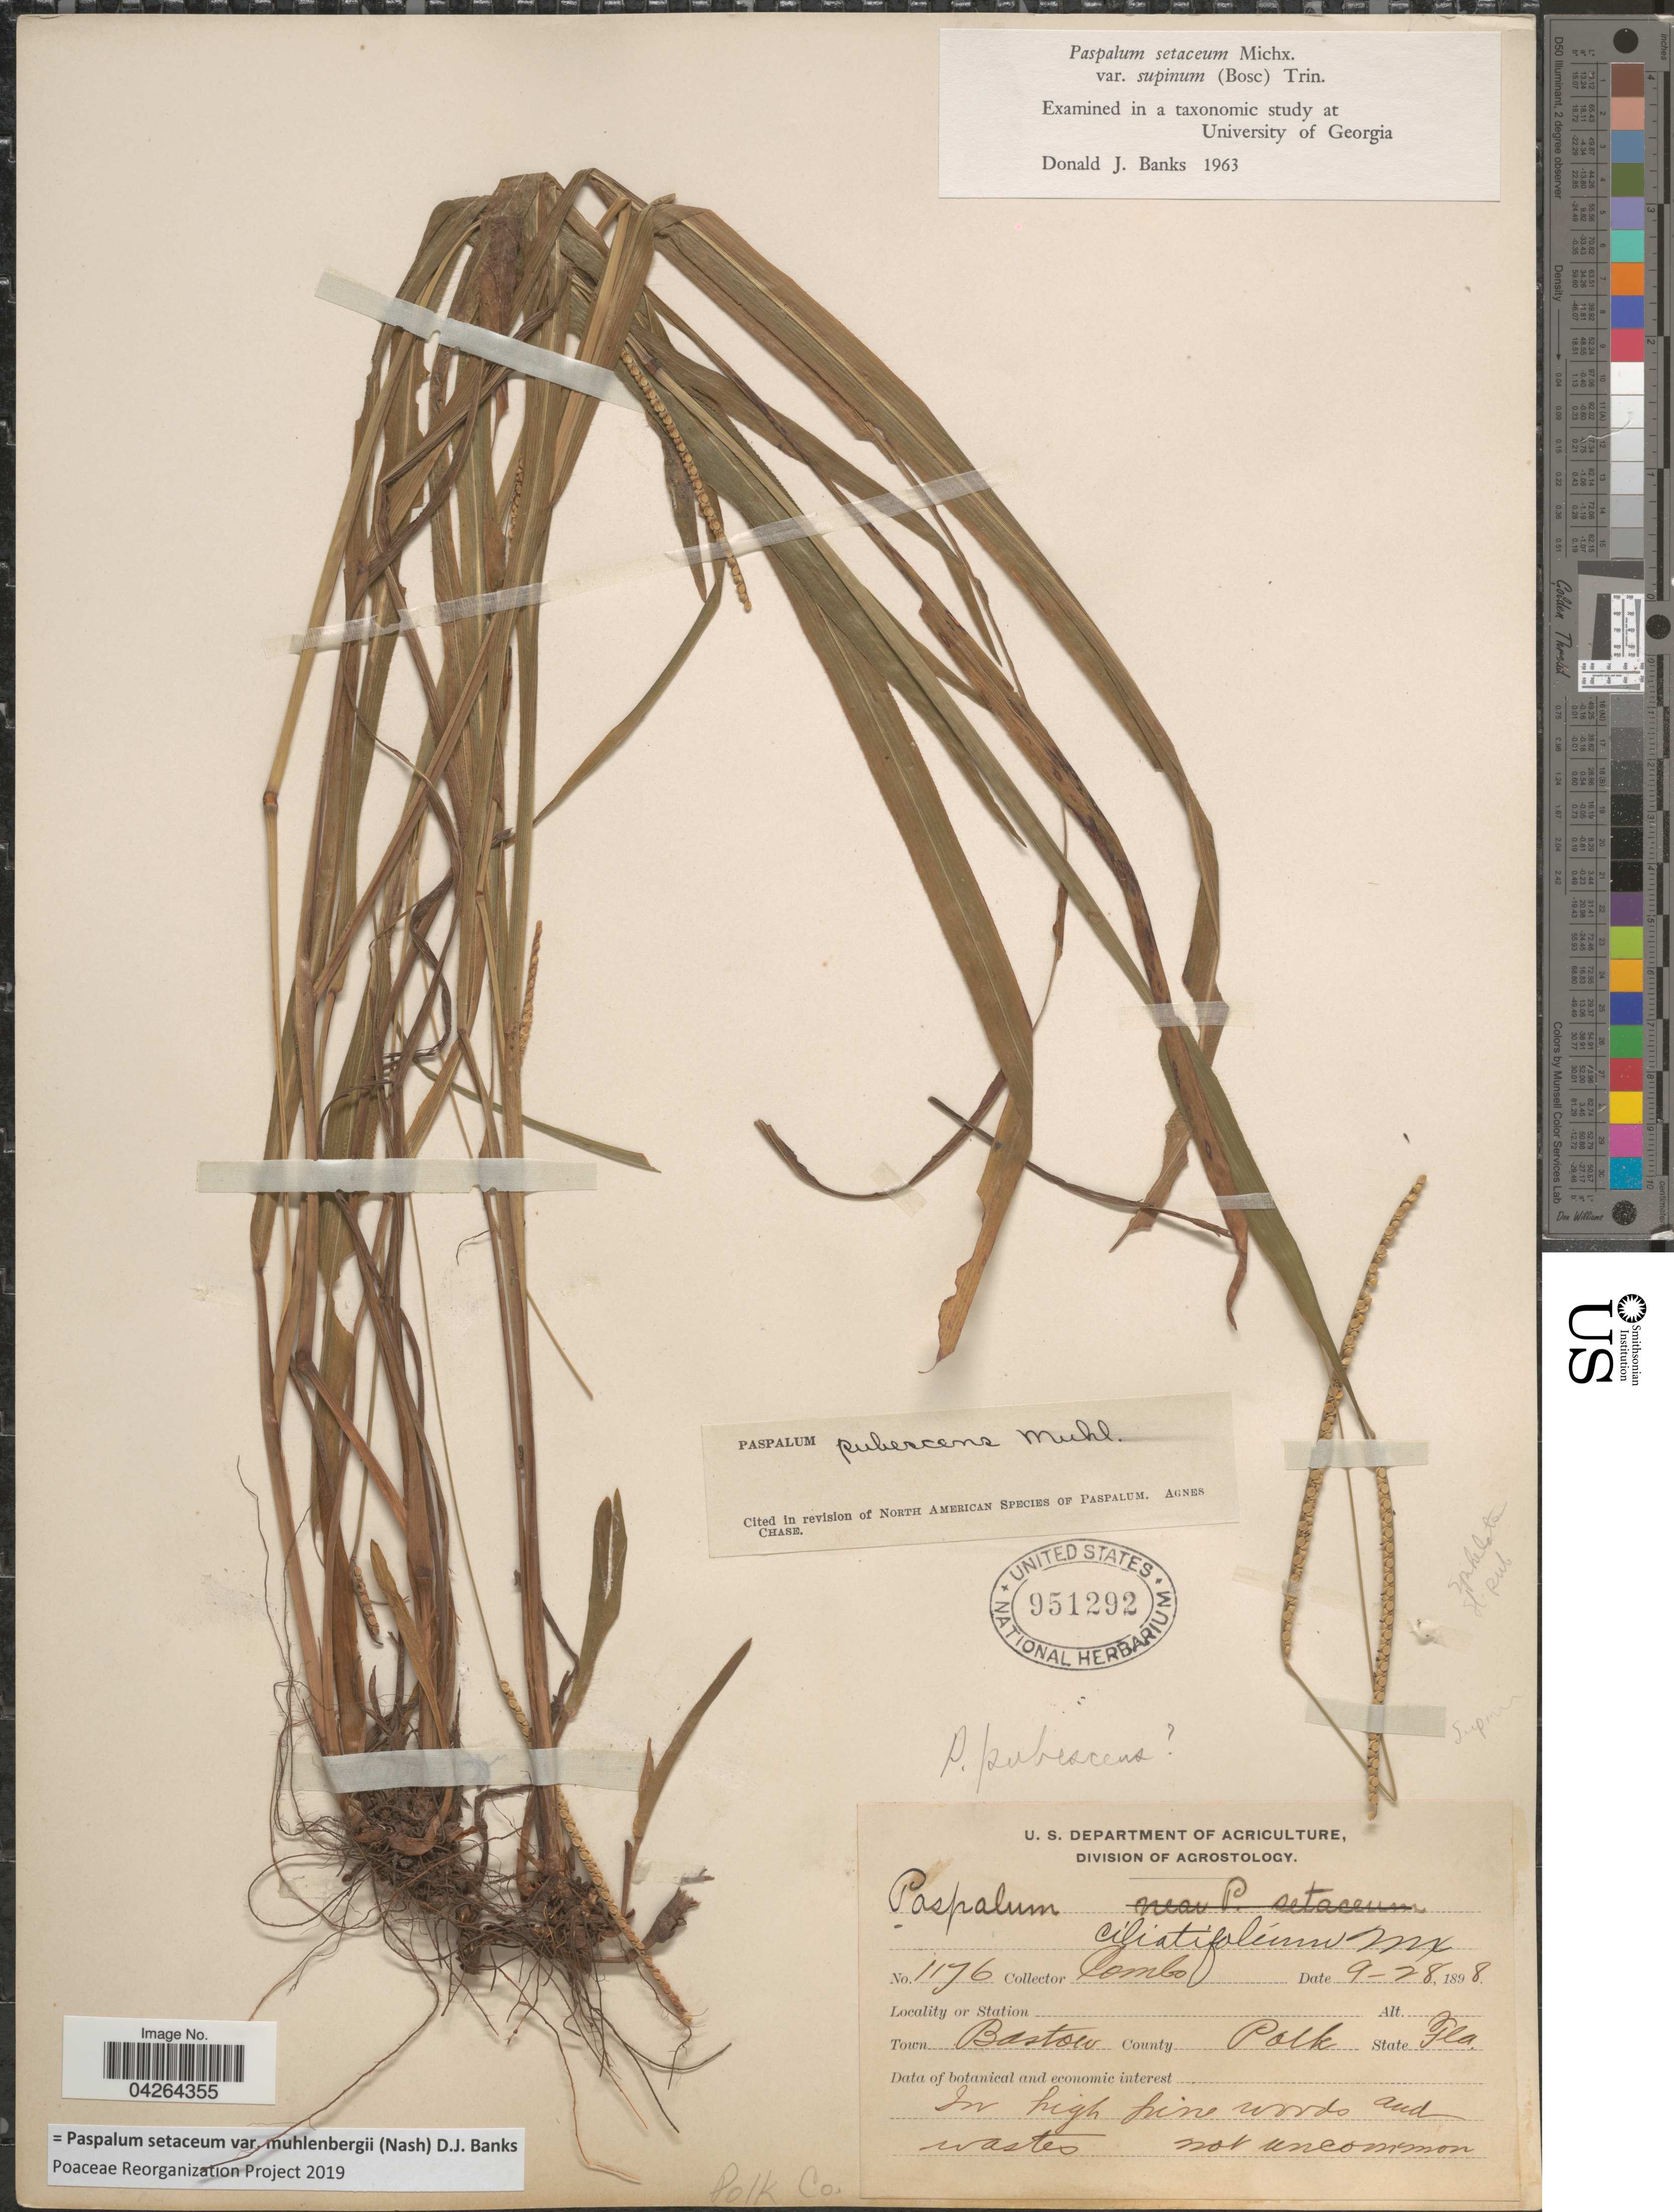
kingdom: Plantae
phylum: Tracheophyta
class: Liliopsida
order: Poales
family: Poaceae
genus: Paspalum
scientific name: Paspalum setaceum var. muhlenbergii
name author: (Nash) D.J. Banks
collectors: -. Combs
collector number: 1176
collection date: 1898-09-28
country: United States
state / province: Florida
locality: Town Baston. County Polk.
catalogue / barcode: US 951292